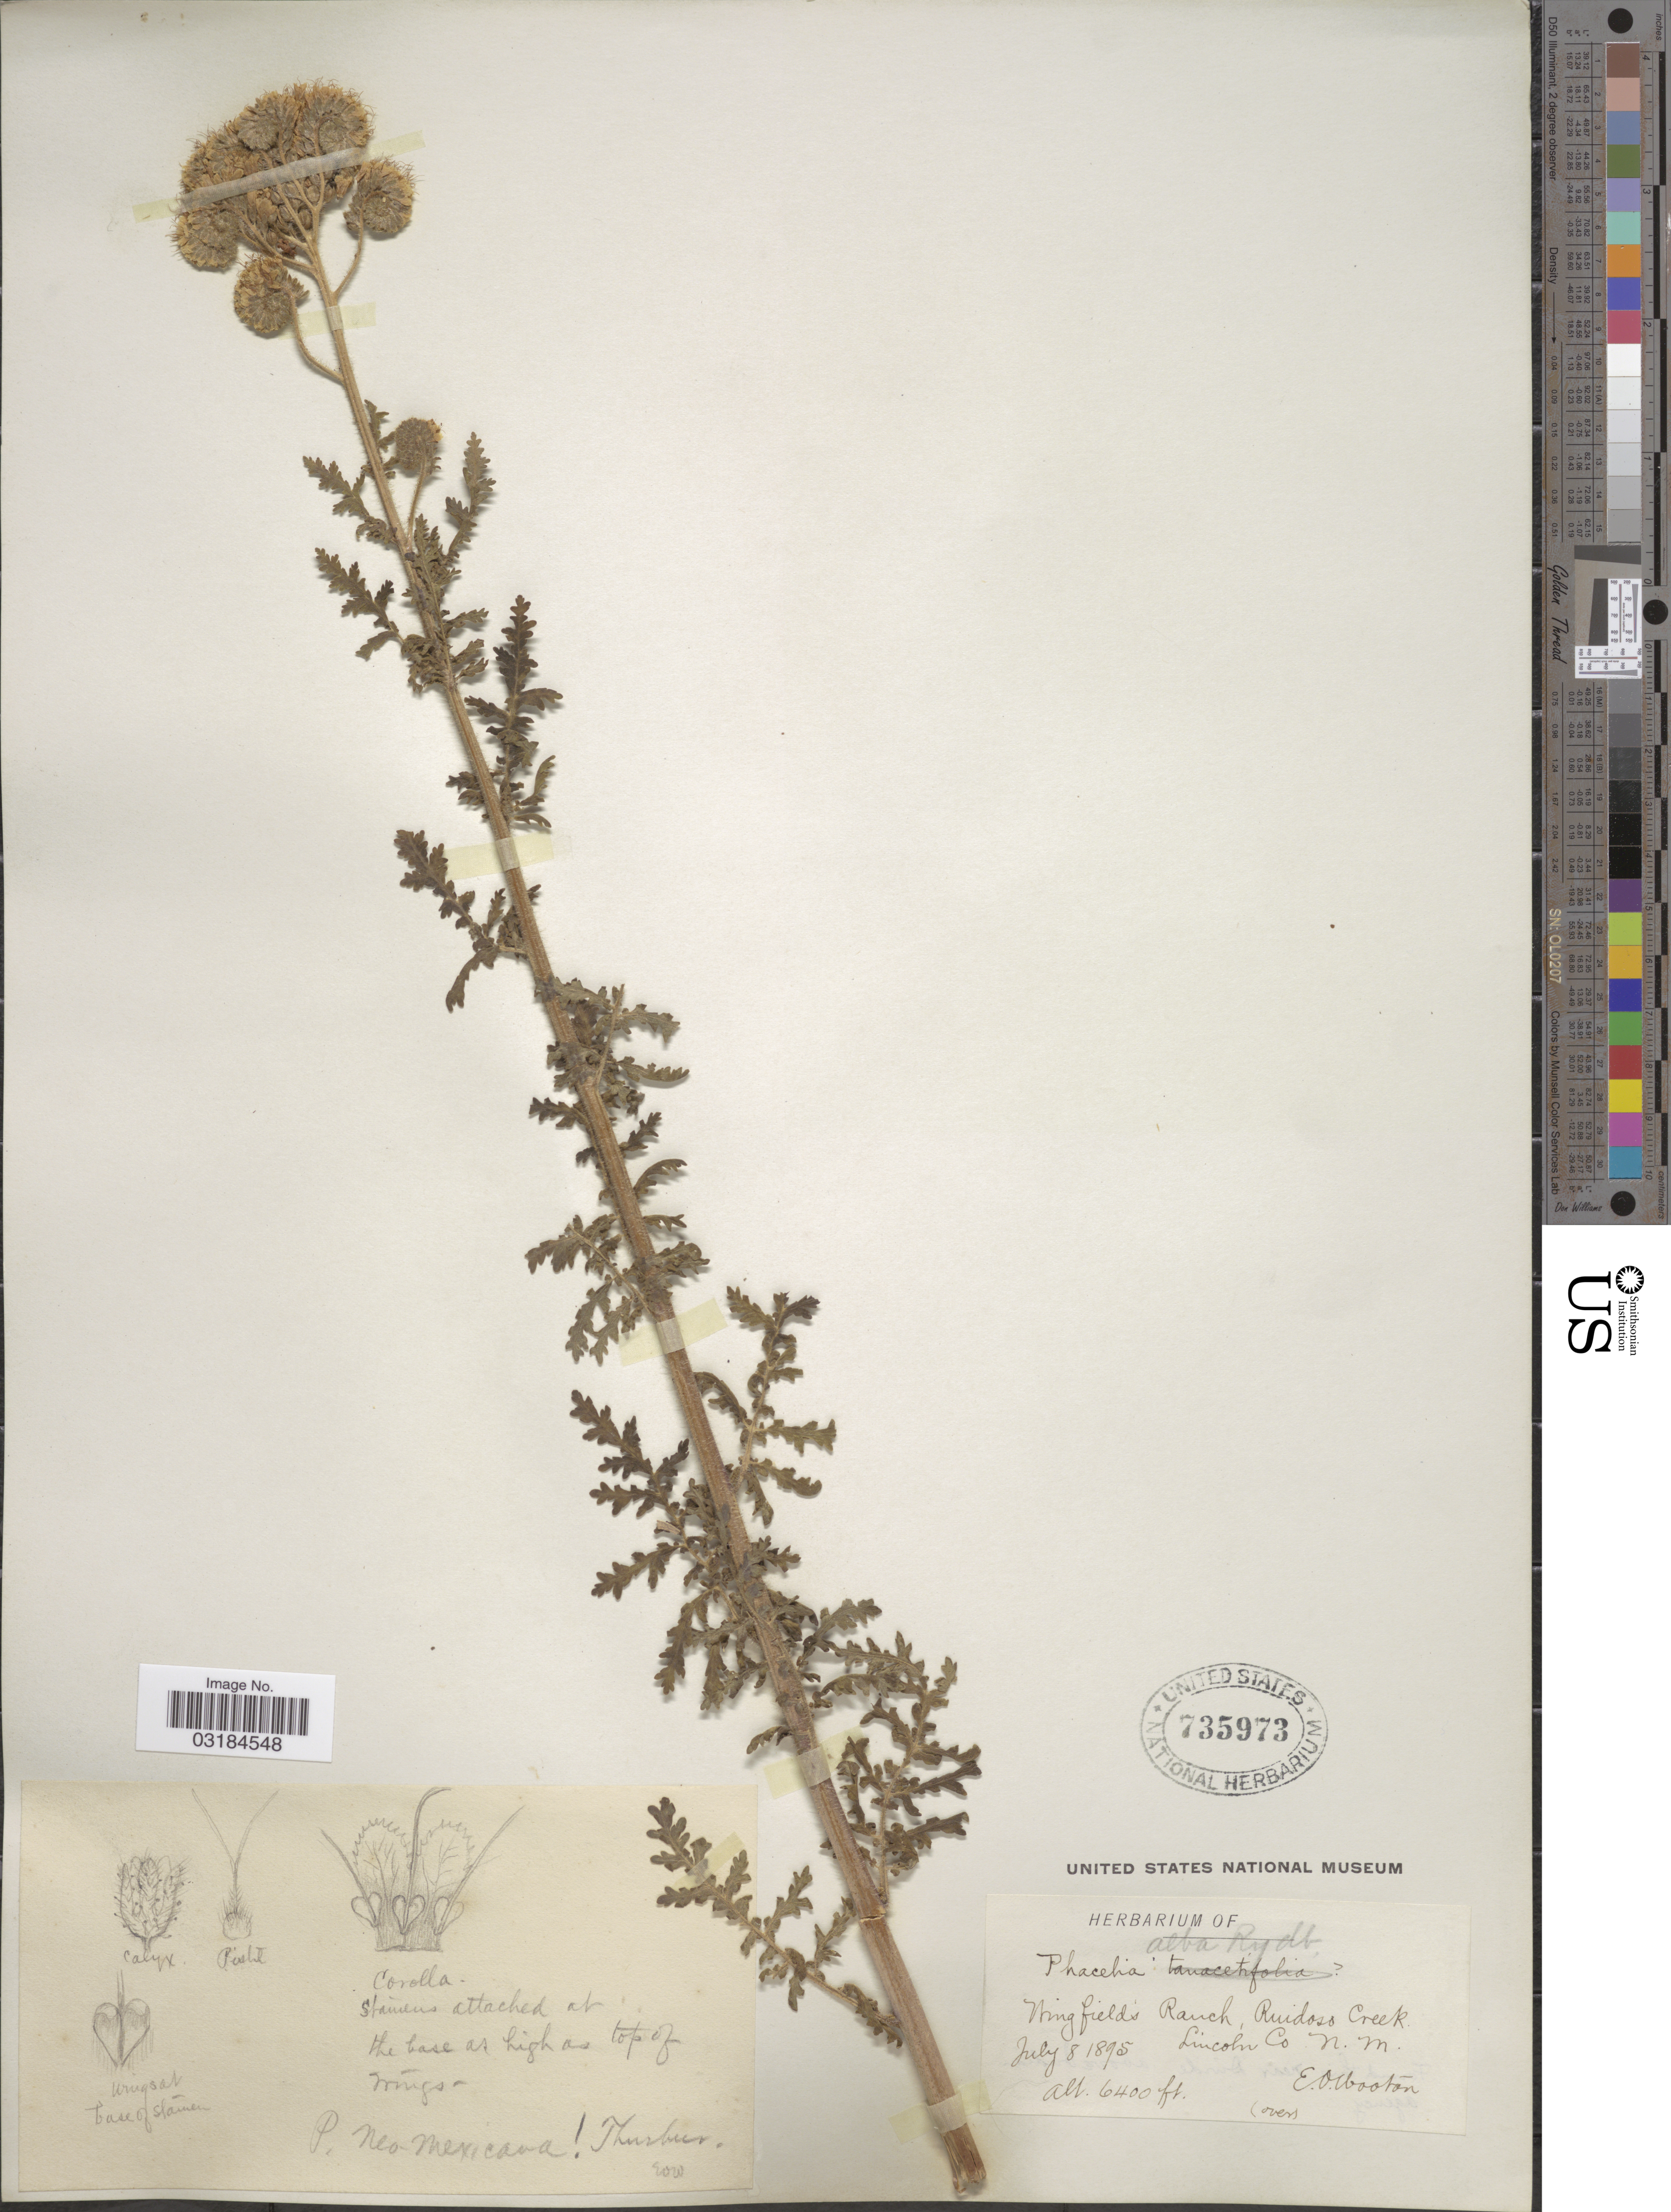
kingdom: Plantae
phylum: Tracheophyta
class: Magnoliopsida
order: Boraginales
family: Hydrophyllaceae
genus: Phacelia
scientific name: Phacelia alba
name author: Rydb.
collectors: E. O. Wooton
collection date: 1895-07-08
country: United States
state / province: New Mexico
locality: Wingfield's Ranch, Ruidoso Creek, Lincoln Co.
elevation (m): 1951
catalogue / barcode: US 735973